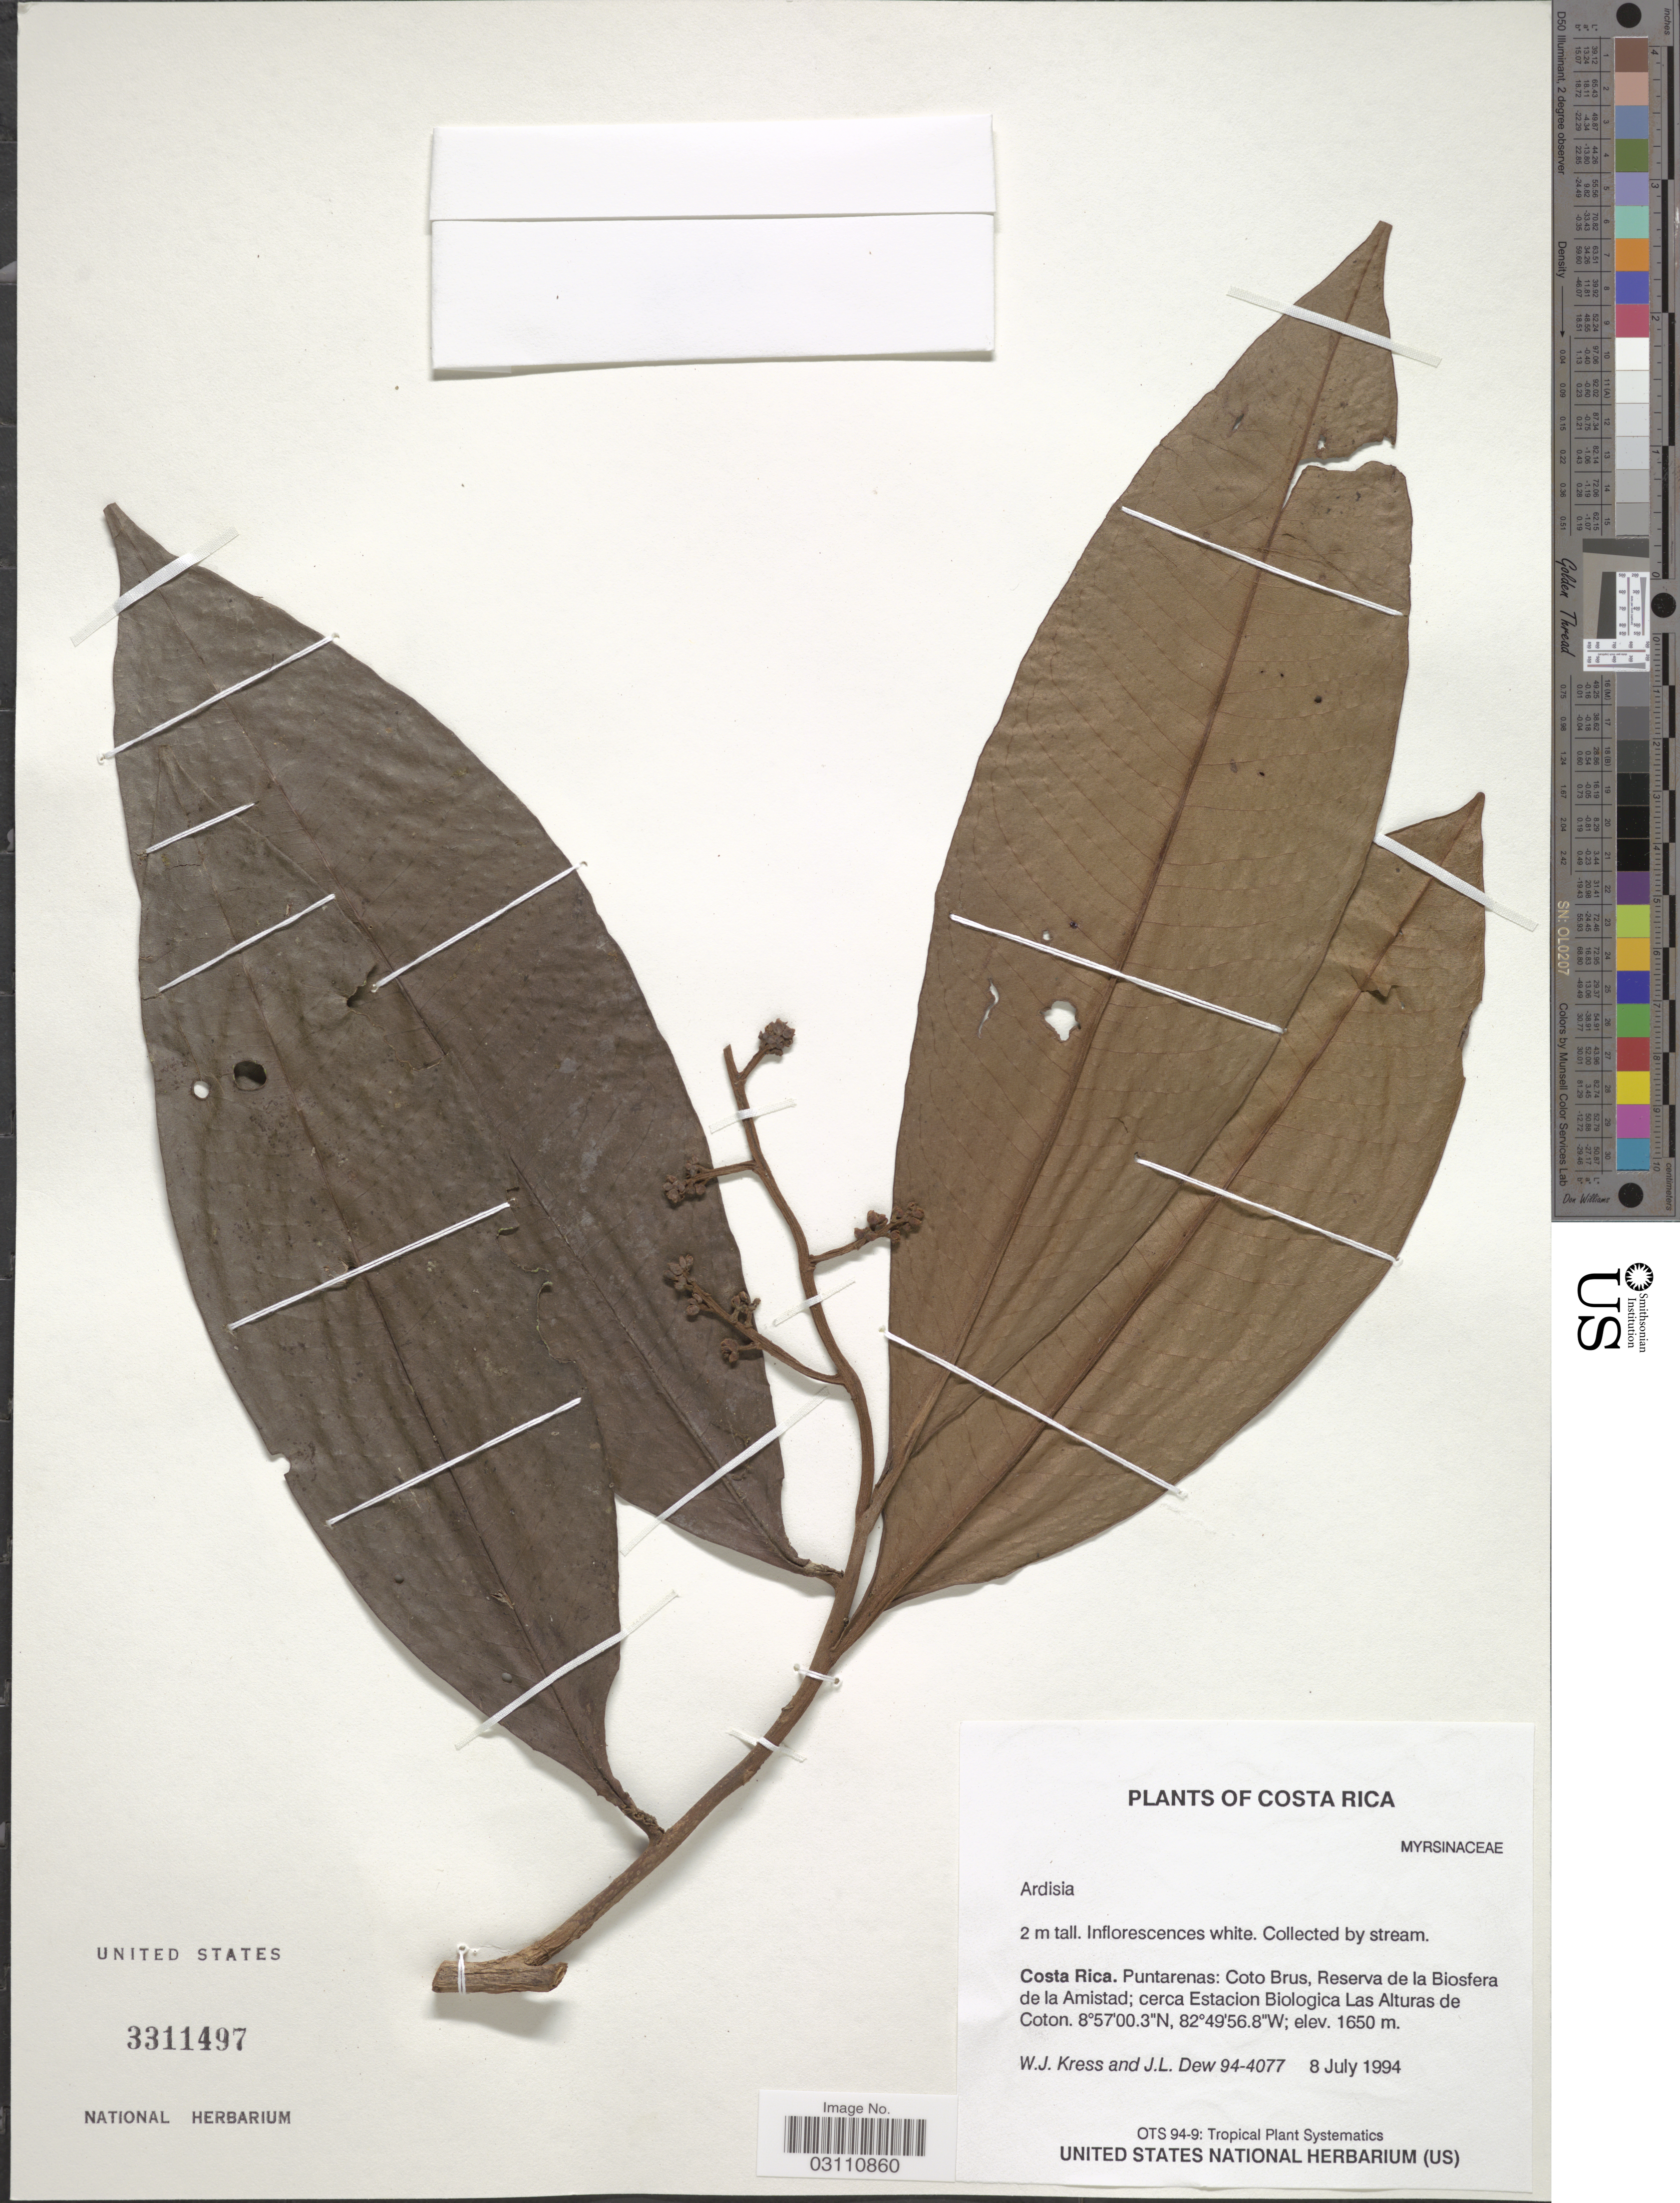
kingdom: Plantae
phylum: Tracheophyta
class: Magnoliopsida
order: Ericales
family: Primulaceae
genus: Ardisia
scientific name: Ardisia sp.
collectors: W. J. Kress & J. L. Dew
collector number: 94-4077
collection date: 1994-07-08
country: Costa Rica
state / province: Puntarenas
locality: Coto Brus, Reserva de la Biosfera de la Amistad; cerca Estacion Biological Las Alturas de Coton.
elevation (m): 1650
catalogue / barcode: US 3311497